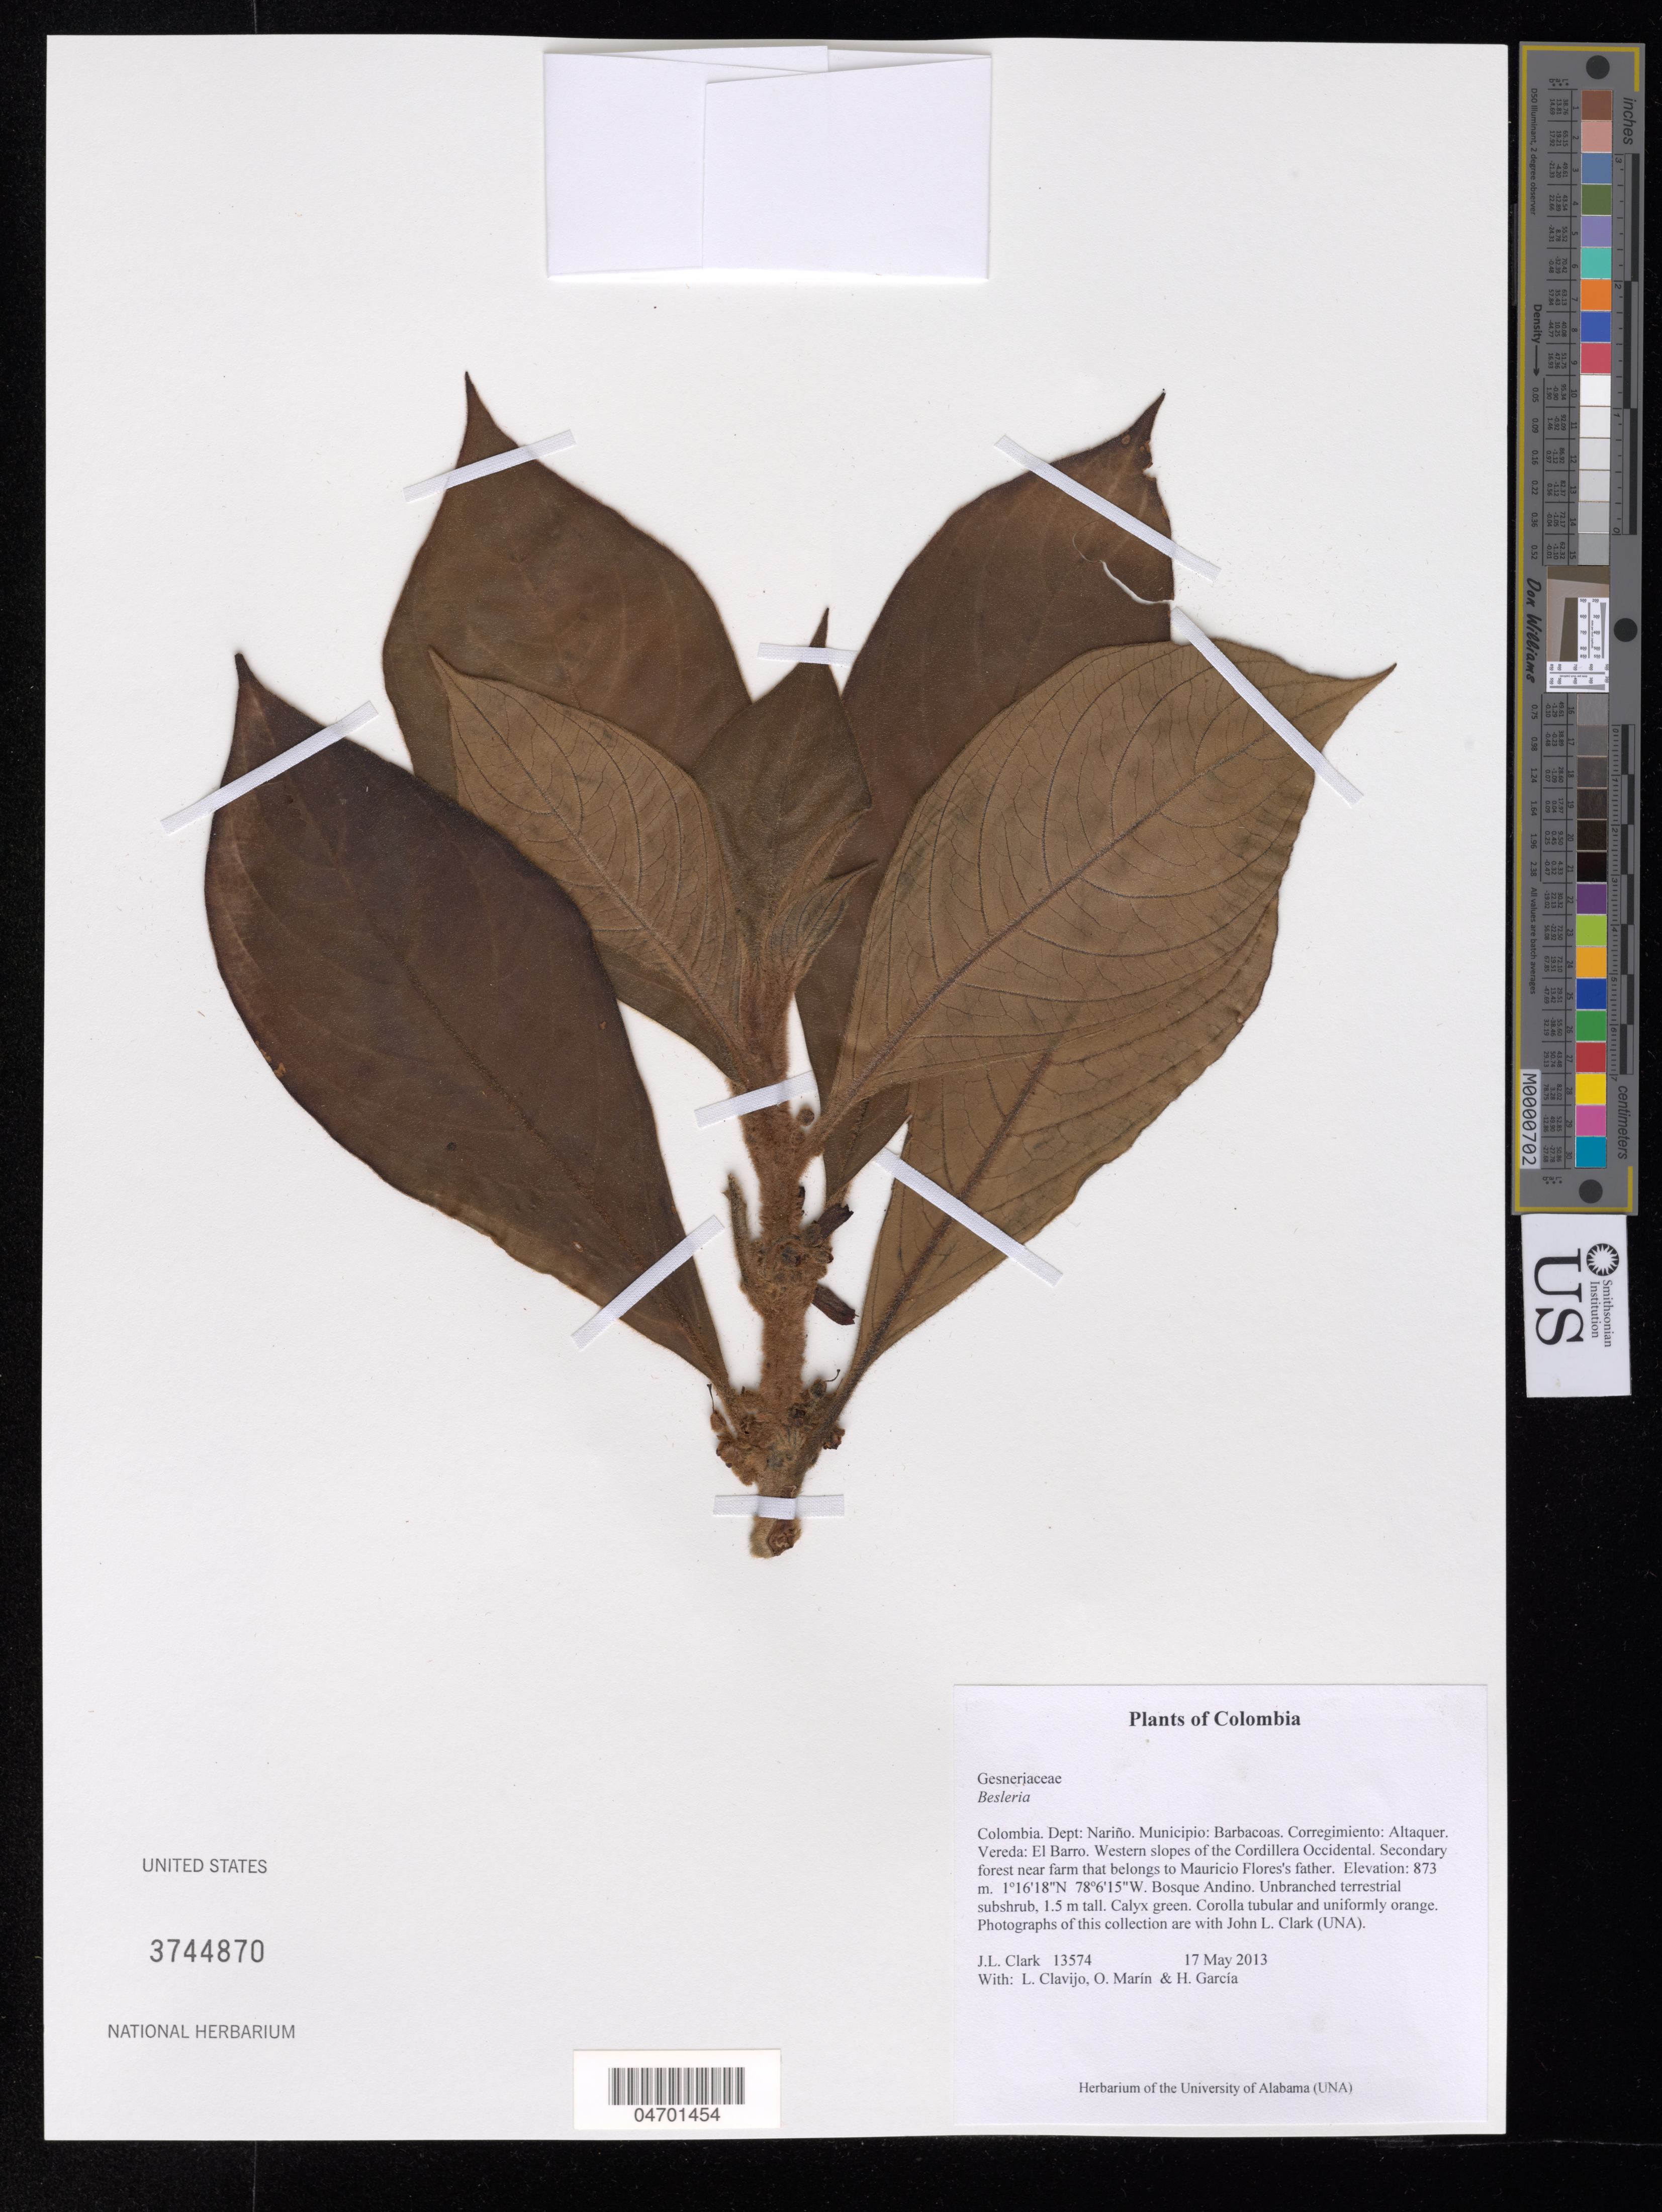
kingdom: Plantae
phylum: Tracheophyta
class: Magnoliopsida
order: Lamiales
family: Gesneriaceae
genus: Besleria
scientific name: Besleria sp.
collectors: J. L. Clark, L. Clavijo, J. Howieson & H. Garcia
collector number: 13574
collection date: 2013-05-17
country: Colombia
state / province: Nariño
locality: Dept: Nariño. Municipio: Barbacoas. Corregimiento: Altaquer. Vereda: El Barro. Western slopes of the Cordillera Occidental. Secondary forest near farm that belongs to Mauricio Flores's father.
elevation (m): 873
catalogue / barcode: US 3744870